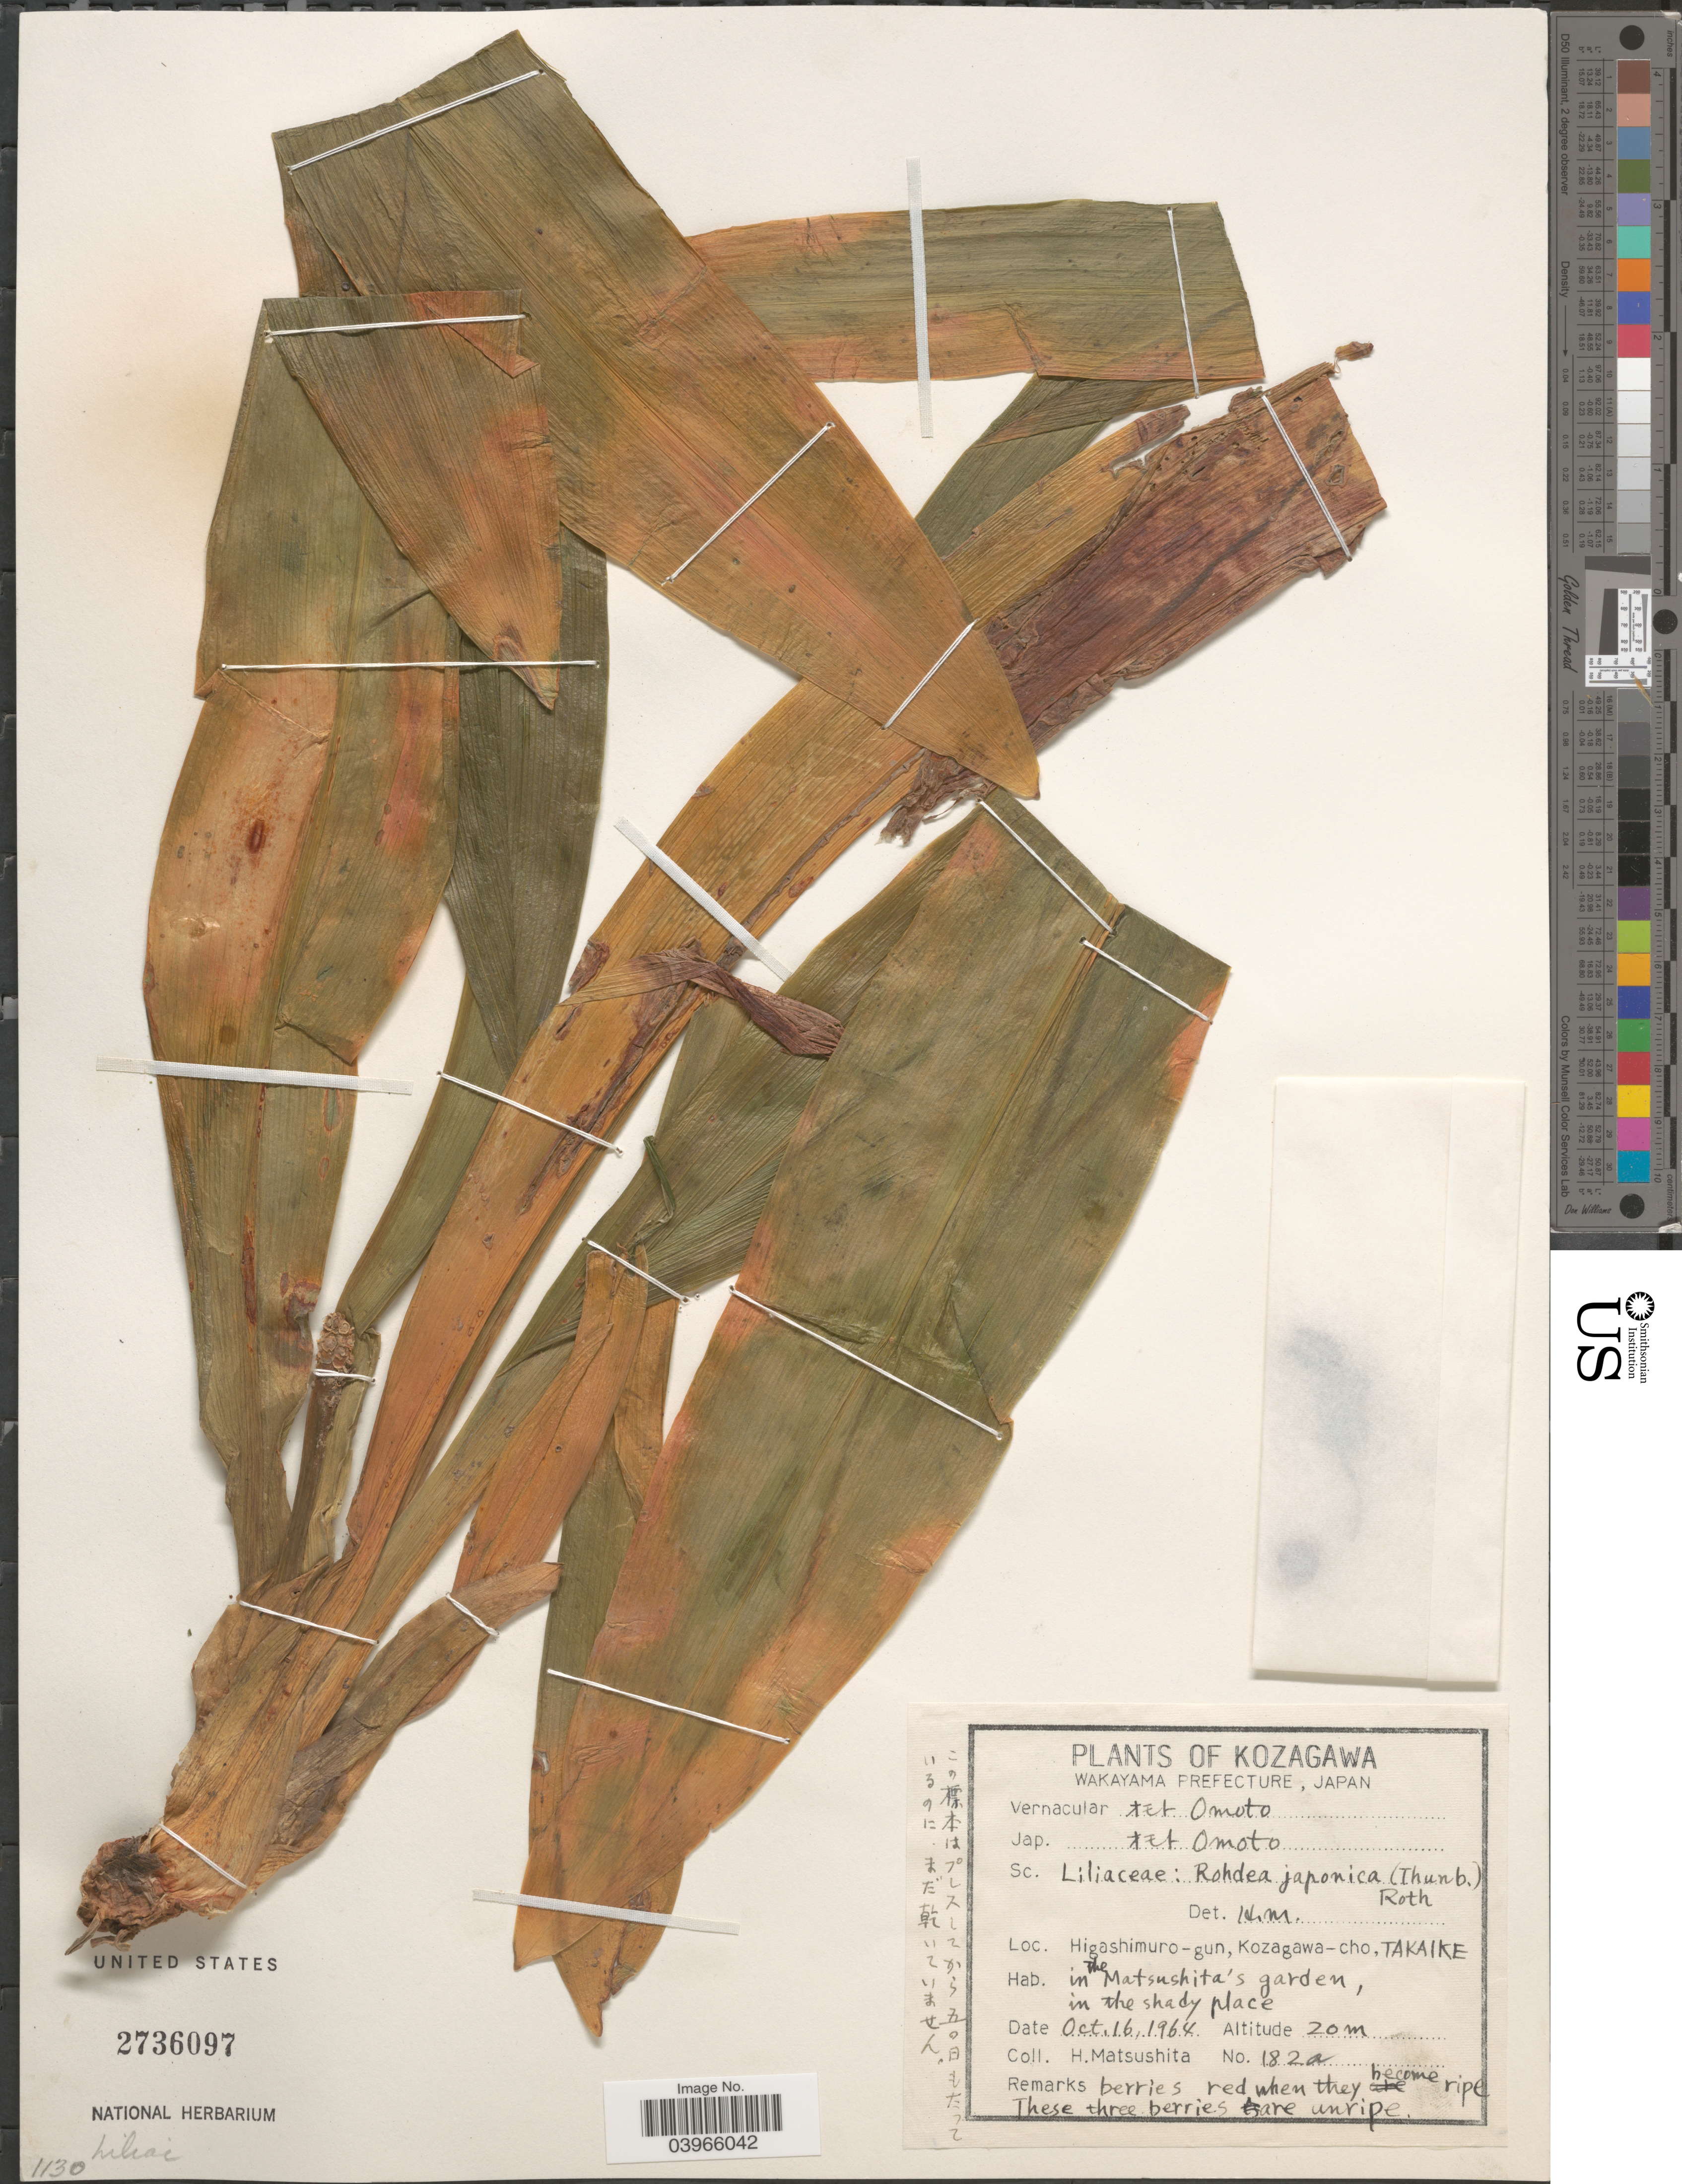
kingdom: Plantae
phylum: Tracheophyta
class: Liliopsida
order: Asparagales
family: Asparagaceae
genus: Rohdea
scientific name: Rohdea japonica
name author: (Thunb.) Roth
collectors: H. Matsushita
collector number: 182a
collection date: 1964-10-16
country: Japan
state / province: Wakayama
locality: Kozagawa. Wakayama Prefecture. Higashimuro-gun, Kozagawa-cho, Takaike. In the Matsushita's garden.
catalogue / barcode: US 2736097